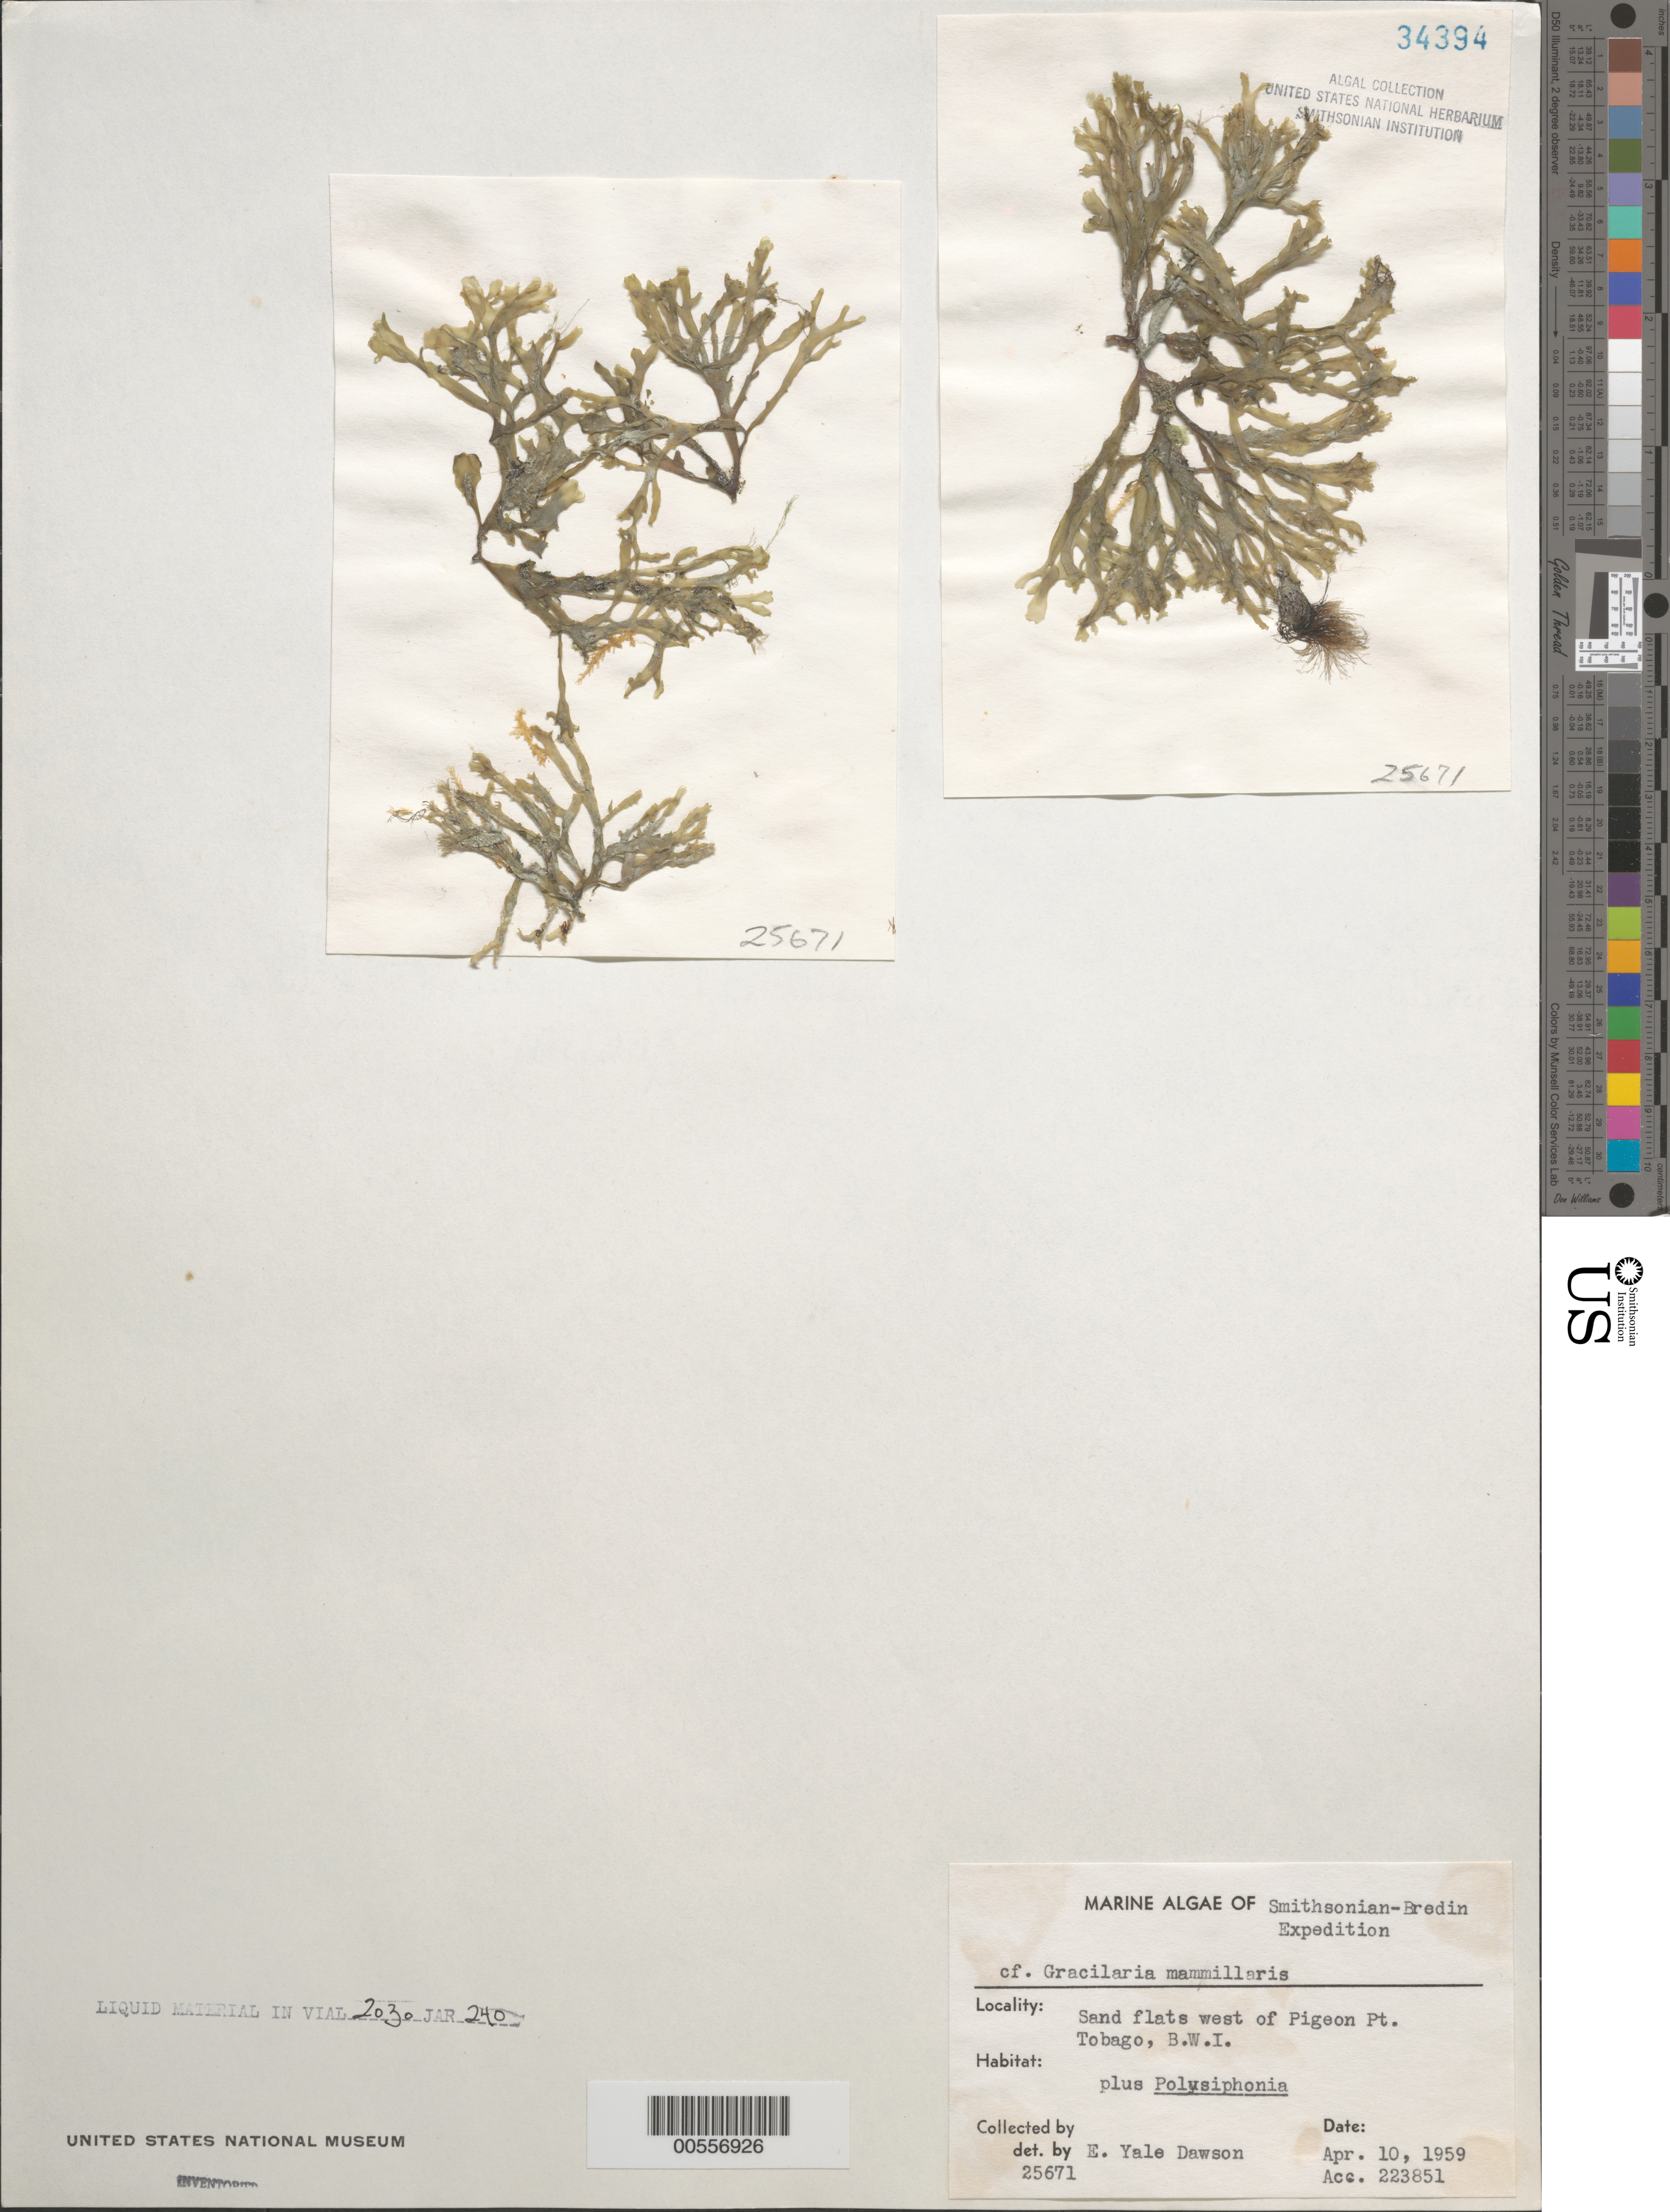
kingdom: Plantae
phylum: Rhodophyta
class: Florideophyceae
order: Gracilariales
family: Gracilariaceae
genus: Gracilaria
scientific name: Gracilaria mammillaris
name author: (Mont.) M. Howe in Britton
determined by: Dawson, E. Y.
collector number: EYD 25671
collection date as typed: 10 Apr 1959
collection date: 1959-04-10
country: Trinidad and Tobago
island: Tobago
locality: West of Pigeon Point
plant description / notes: Smithsonian-Bredin Expedition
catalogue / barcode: US 34394